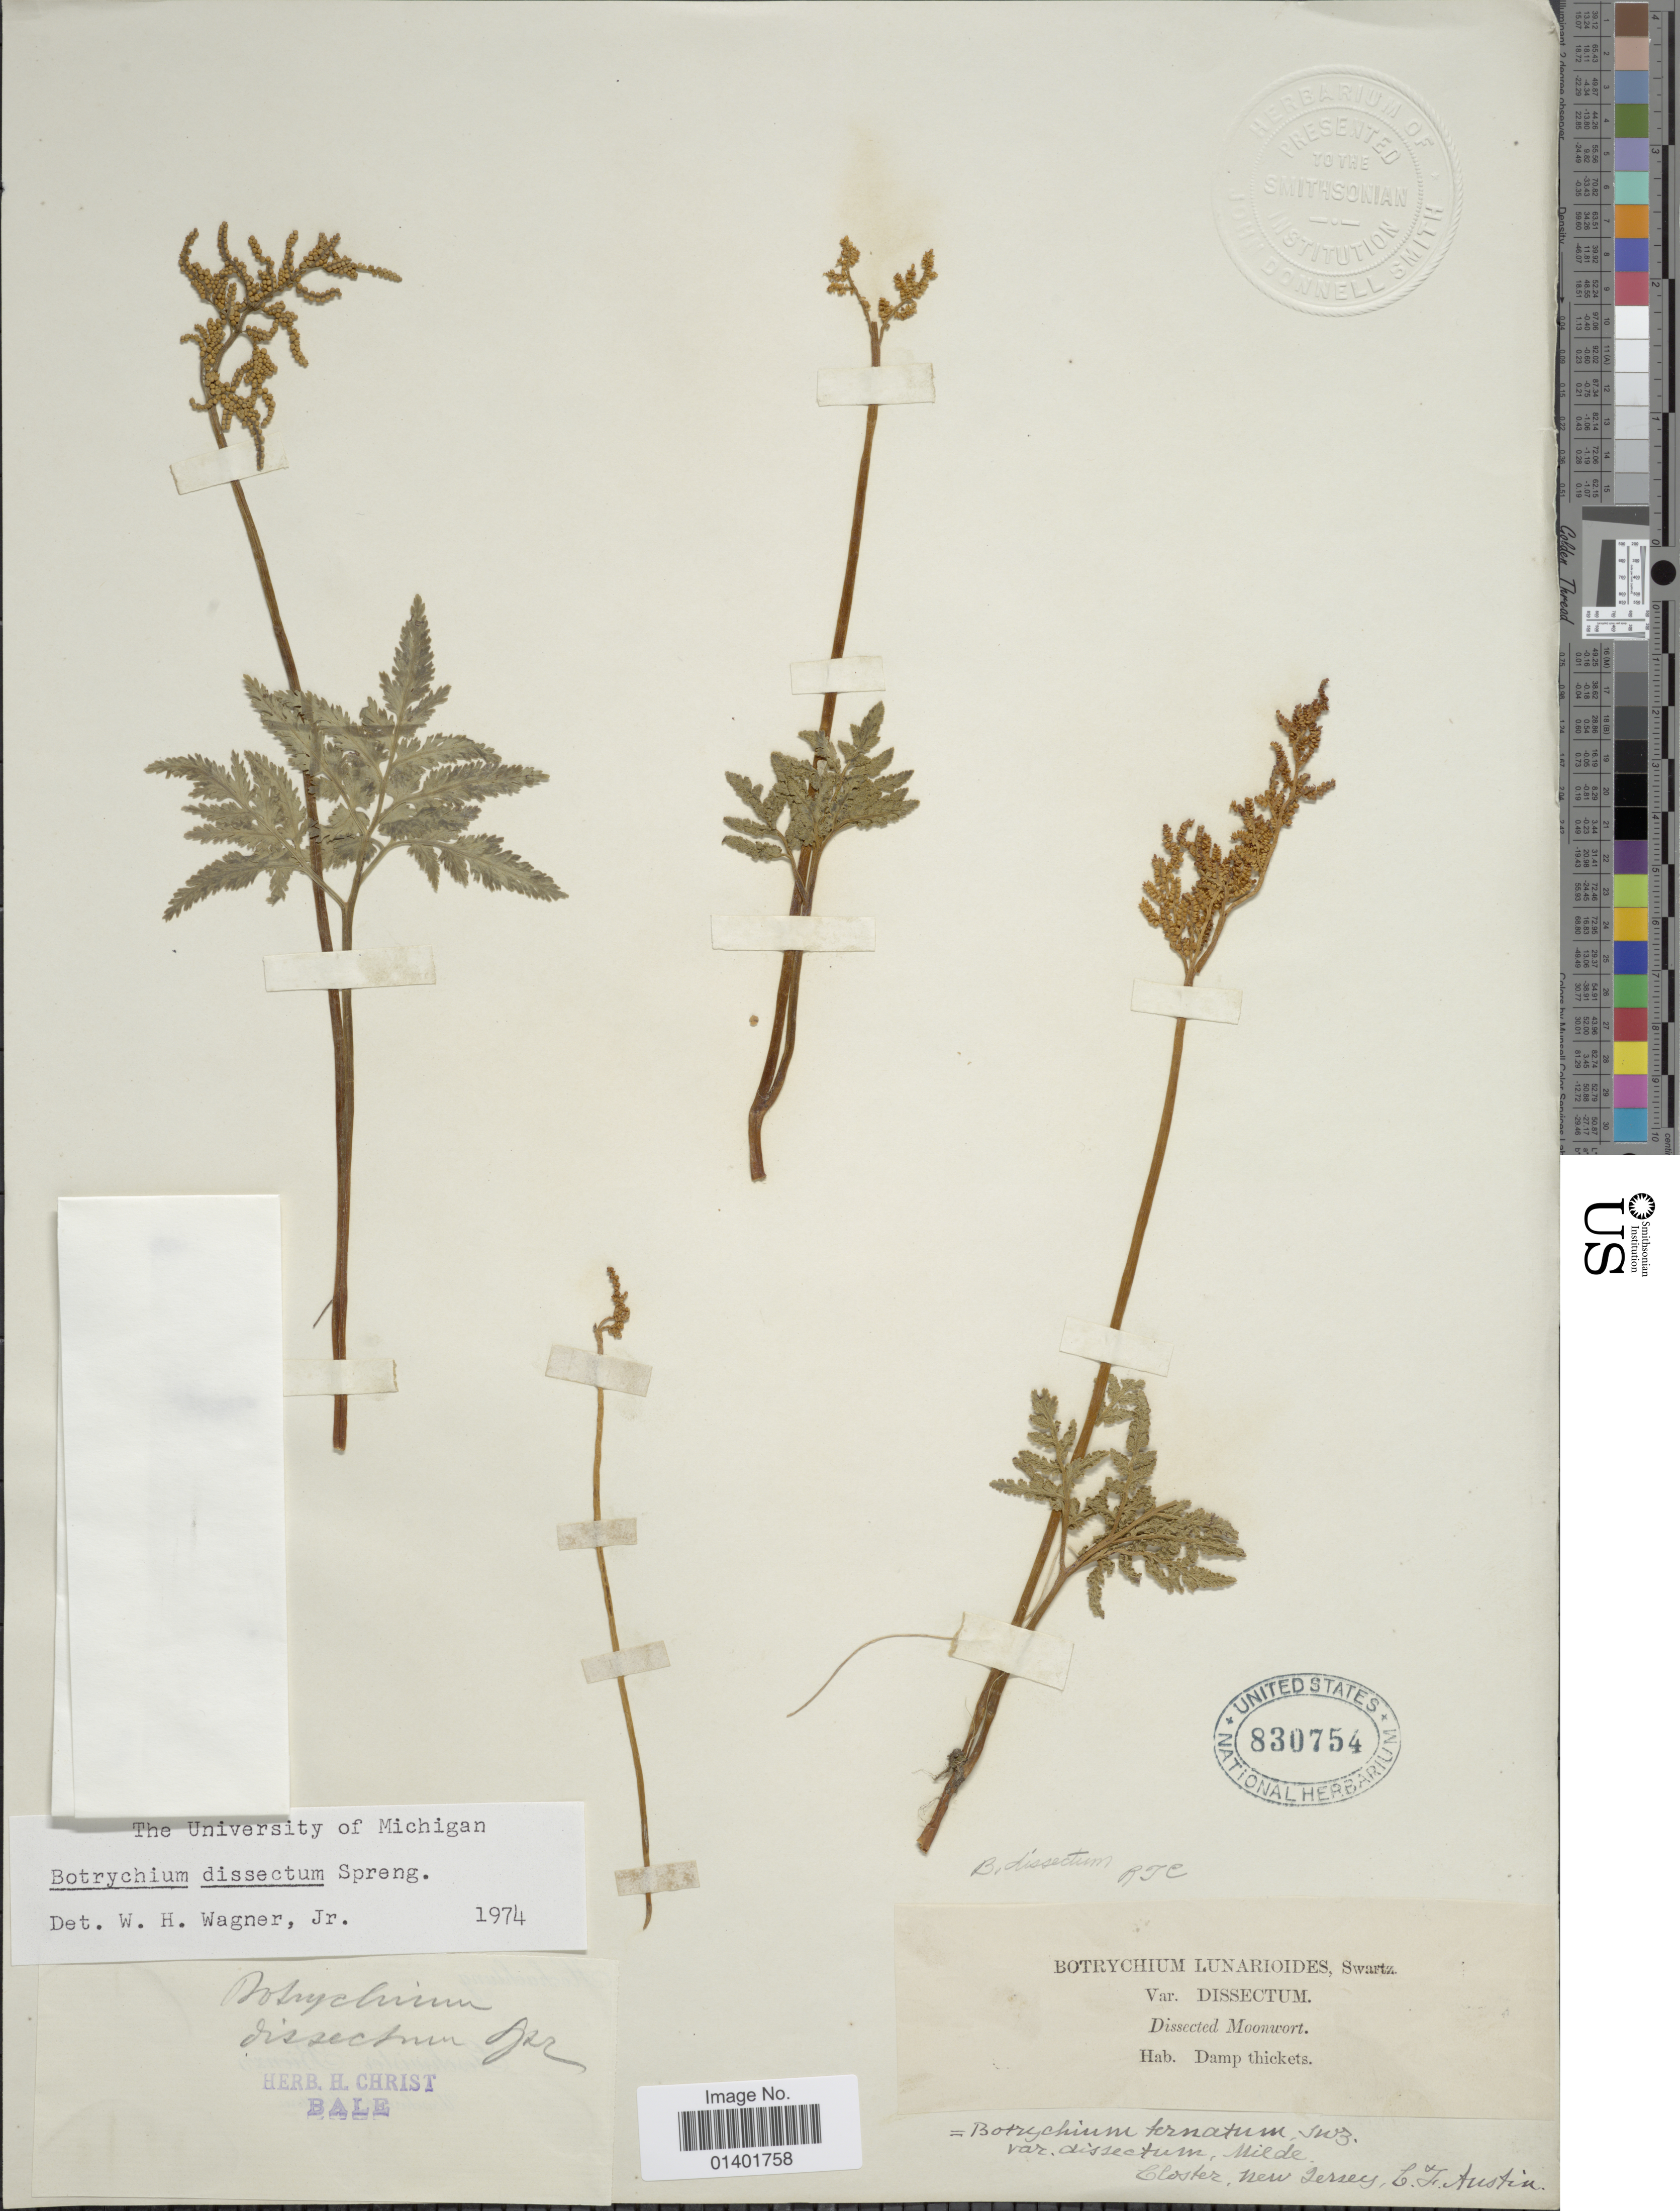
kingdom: Plantae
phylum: Tracheophyta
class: Polypodiopsida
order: Ophioglossales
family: Ophioglossaceae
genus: Botrychium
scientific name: Botrychium dissectum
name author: Spreng.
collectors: C. F. Austin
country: United States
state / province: New Jersey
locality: Closter.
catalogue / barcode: US 830754